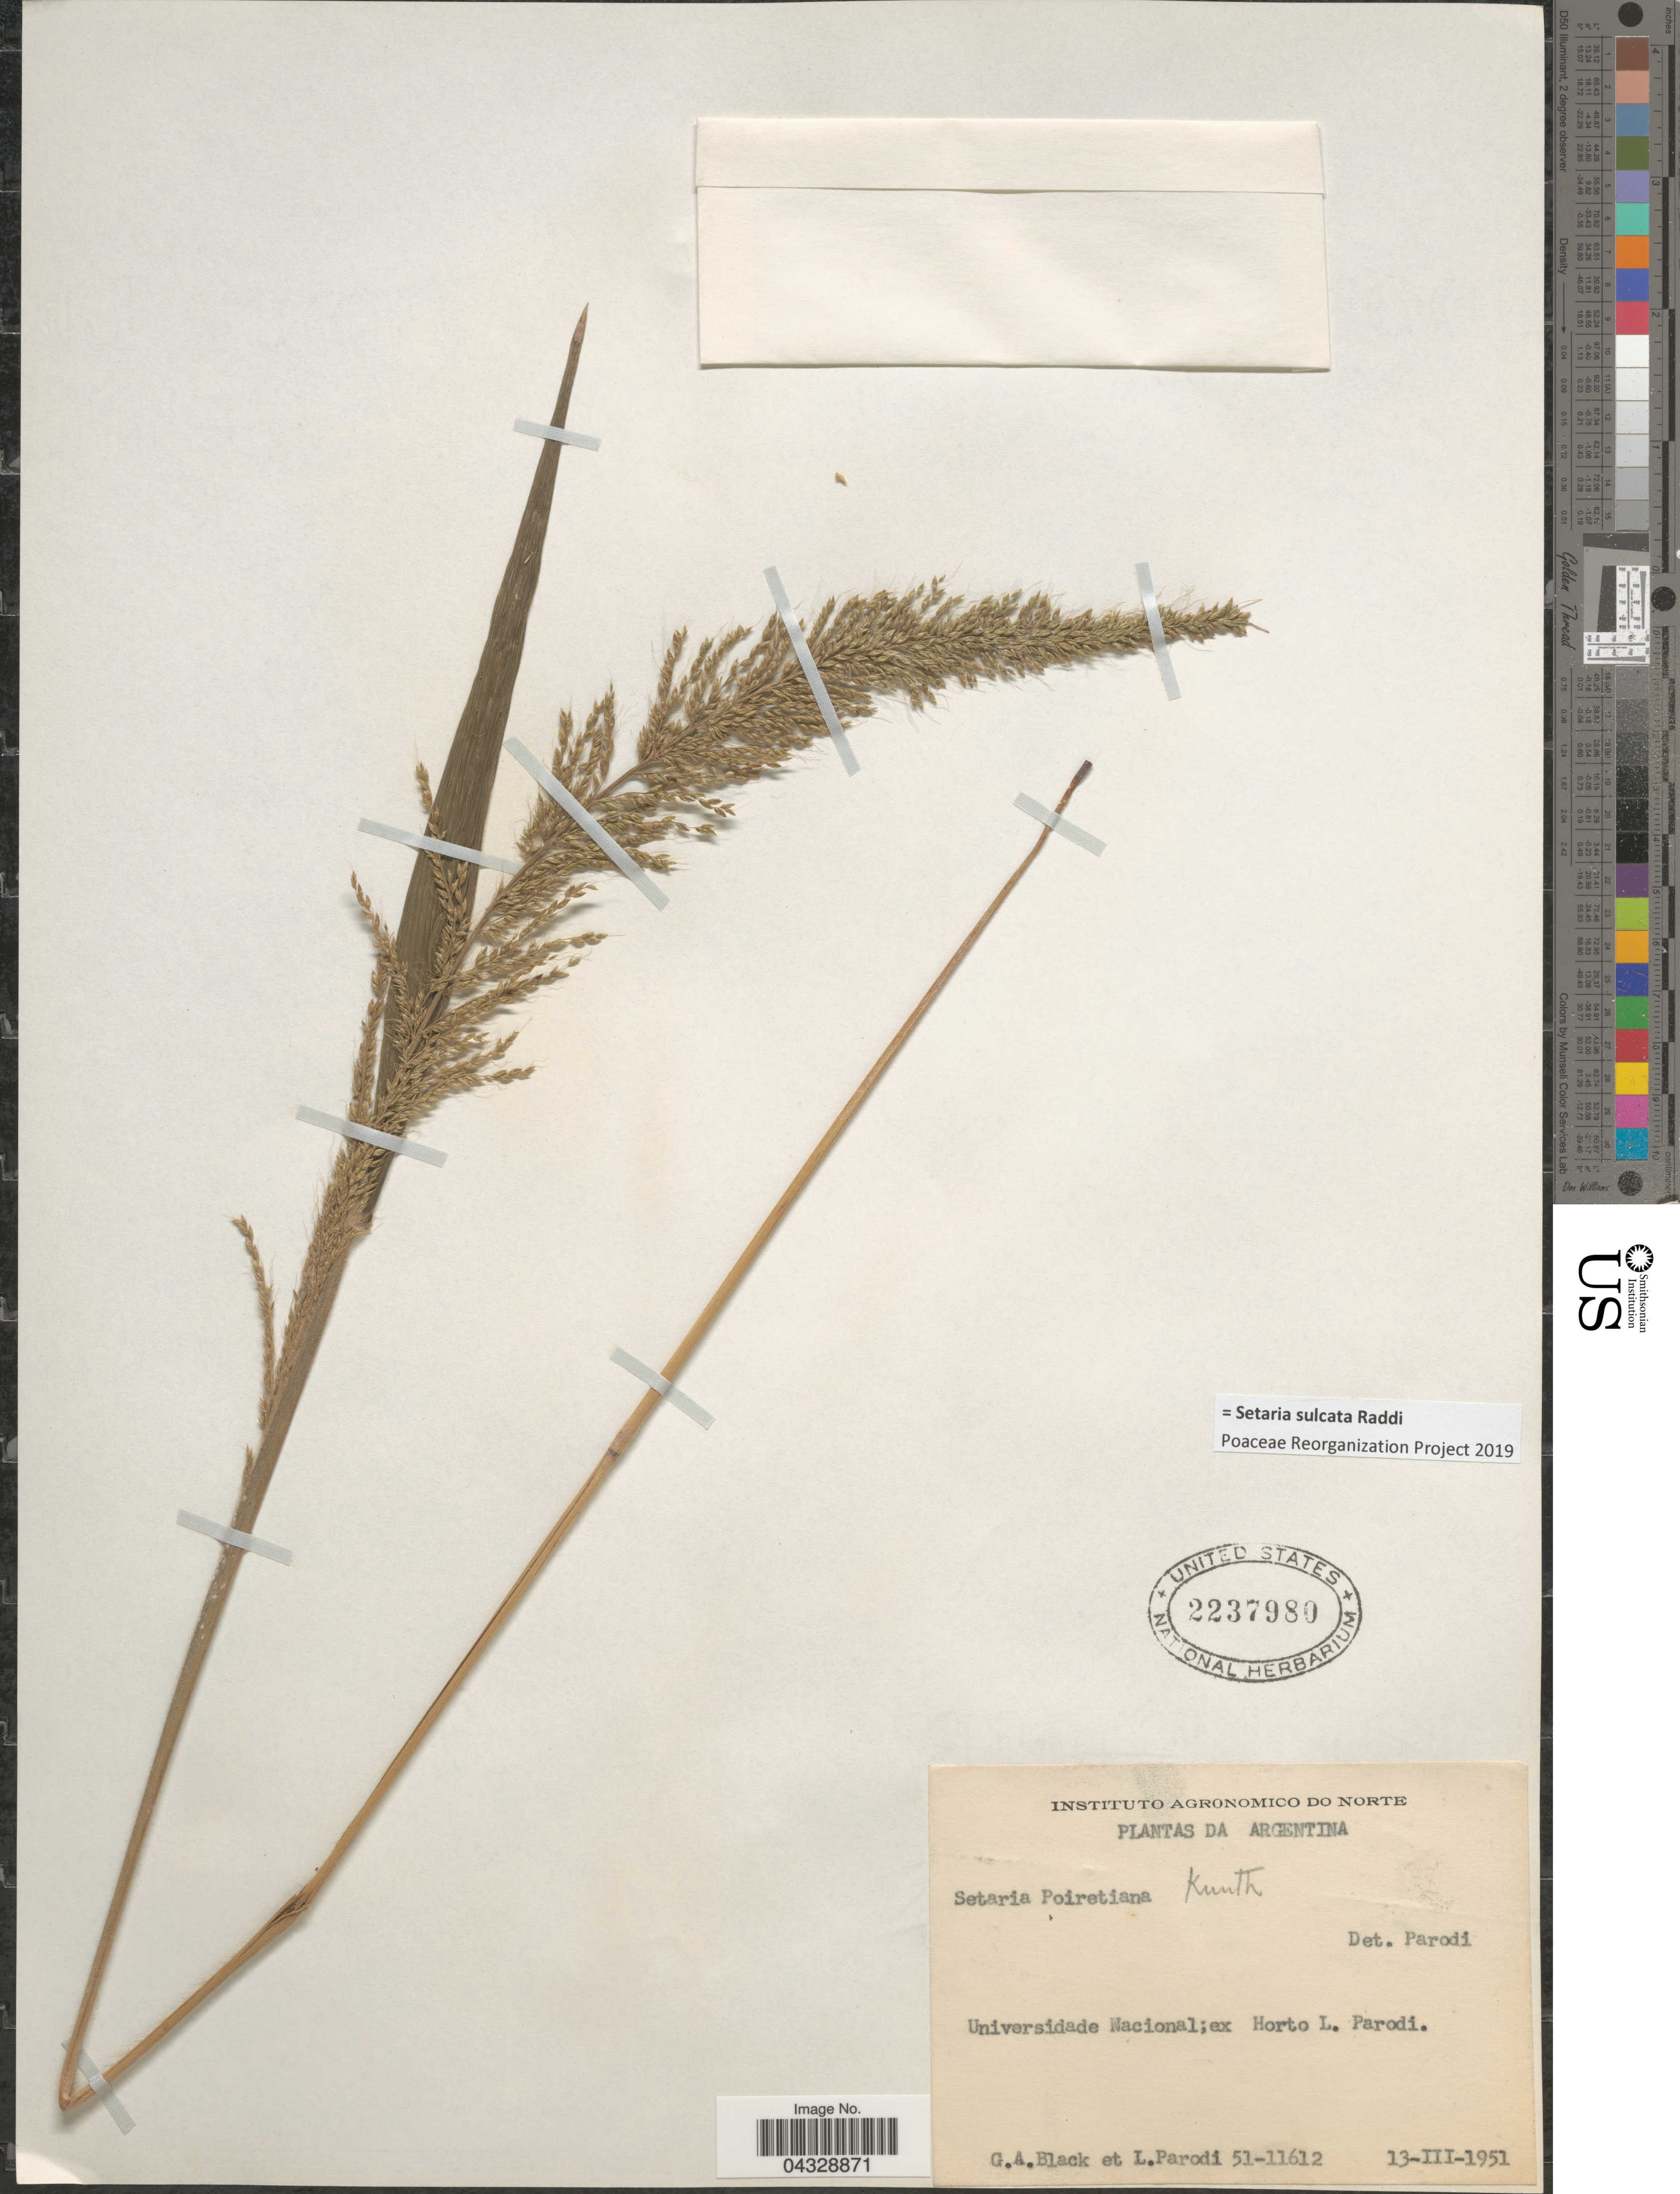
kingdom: Plantae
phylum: Tracheophyta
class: Liliopsida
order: Poales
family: Poaceae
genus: Setaria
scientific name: Setaria sulcata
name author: Raddi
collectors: G. A. Black & L. R. Parodi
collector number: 51-11612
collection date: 1951-03-13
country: Argentina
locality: Universidade Nacional; ex. Horto L. Parodi.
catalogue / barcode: US 2237980